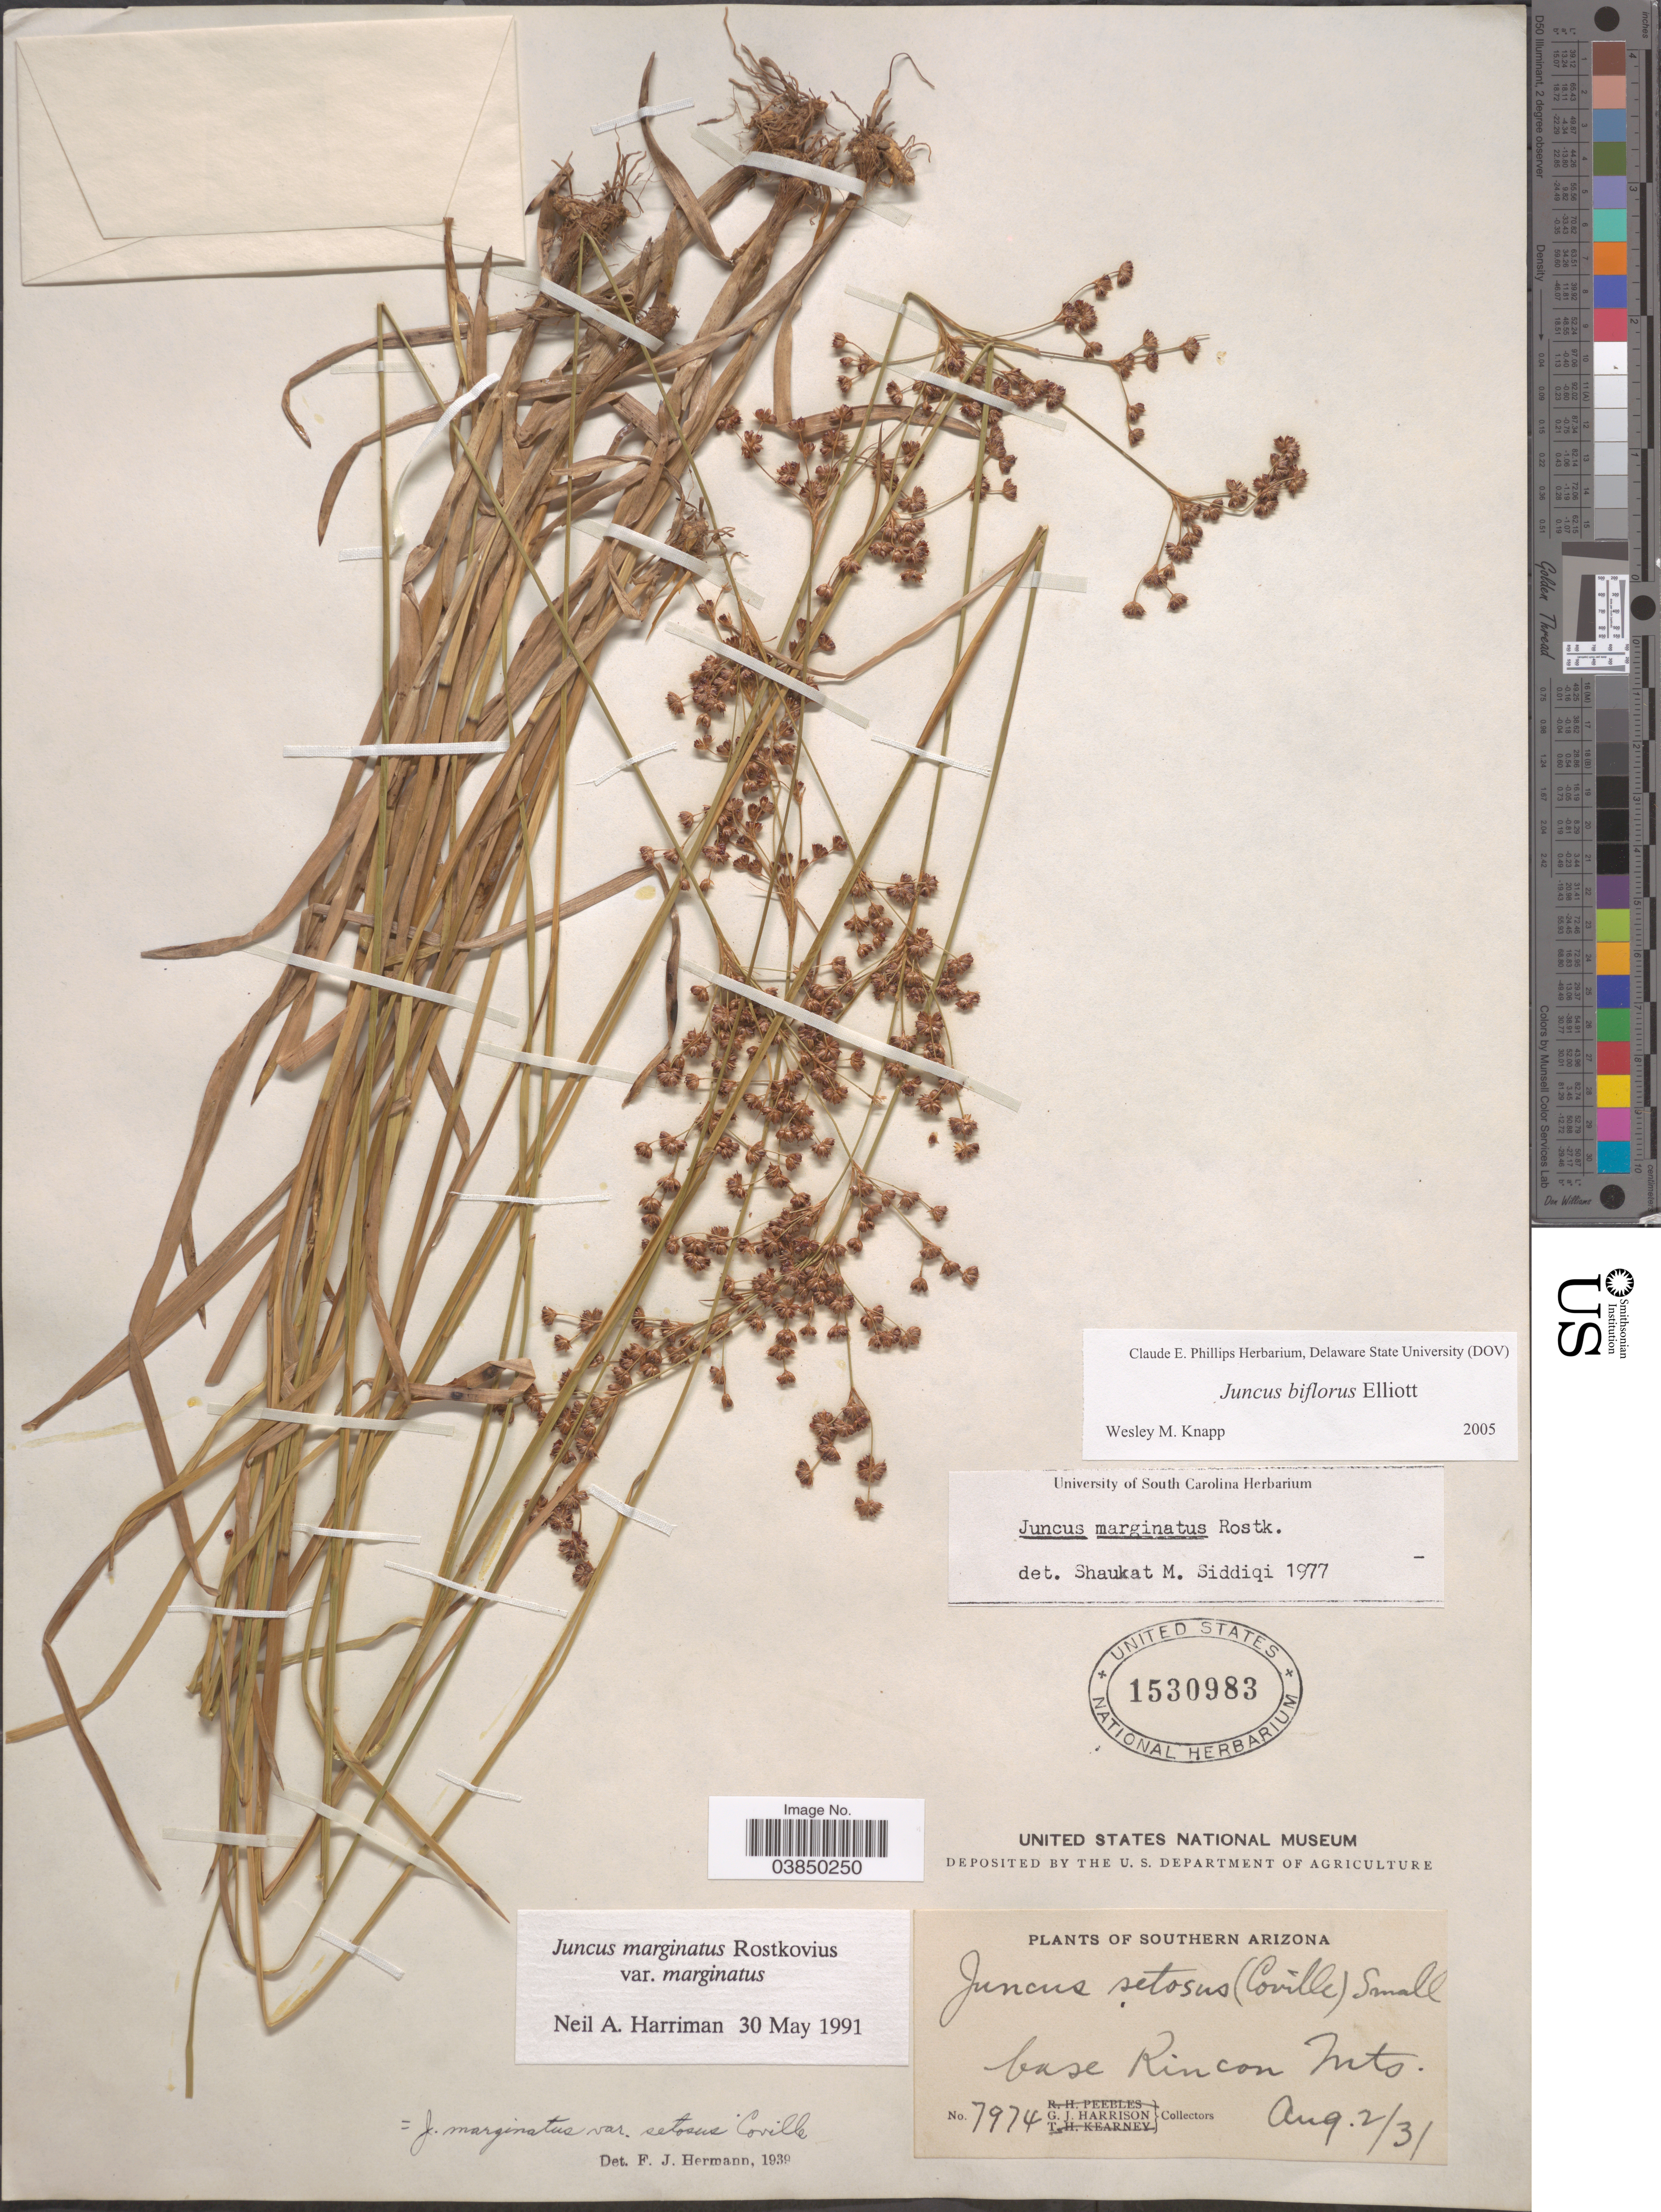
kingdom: Plantae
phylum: Tracheophyta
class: Liliopsida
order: Poales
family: Juncaceae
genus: Juncus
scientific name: Juncus biflorus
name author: Ell.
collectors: G. J. Harrison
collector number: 7974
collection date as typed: Transcribed d/m/y: 2/8/31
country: United States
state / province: Arizona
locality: Southern Arizona. Base Rincon Mts.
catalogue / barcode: US 1530983